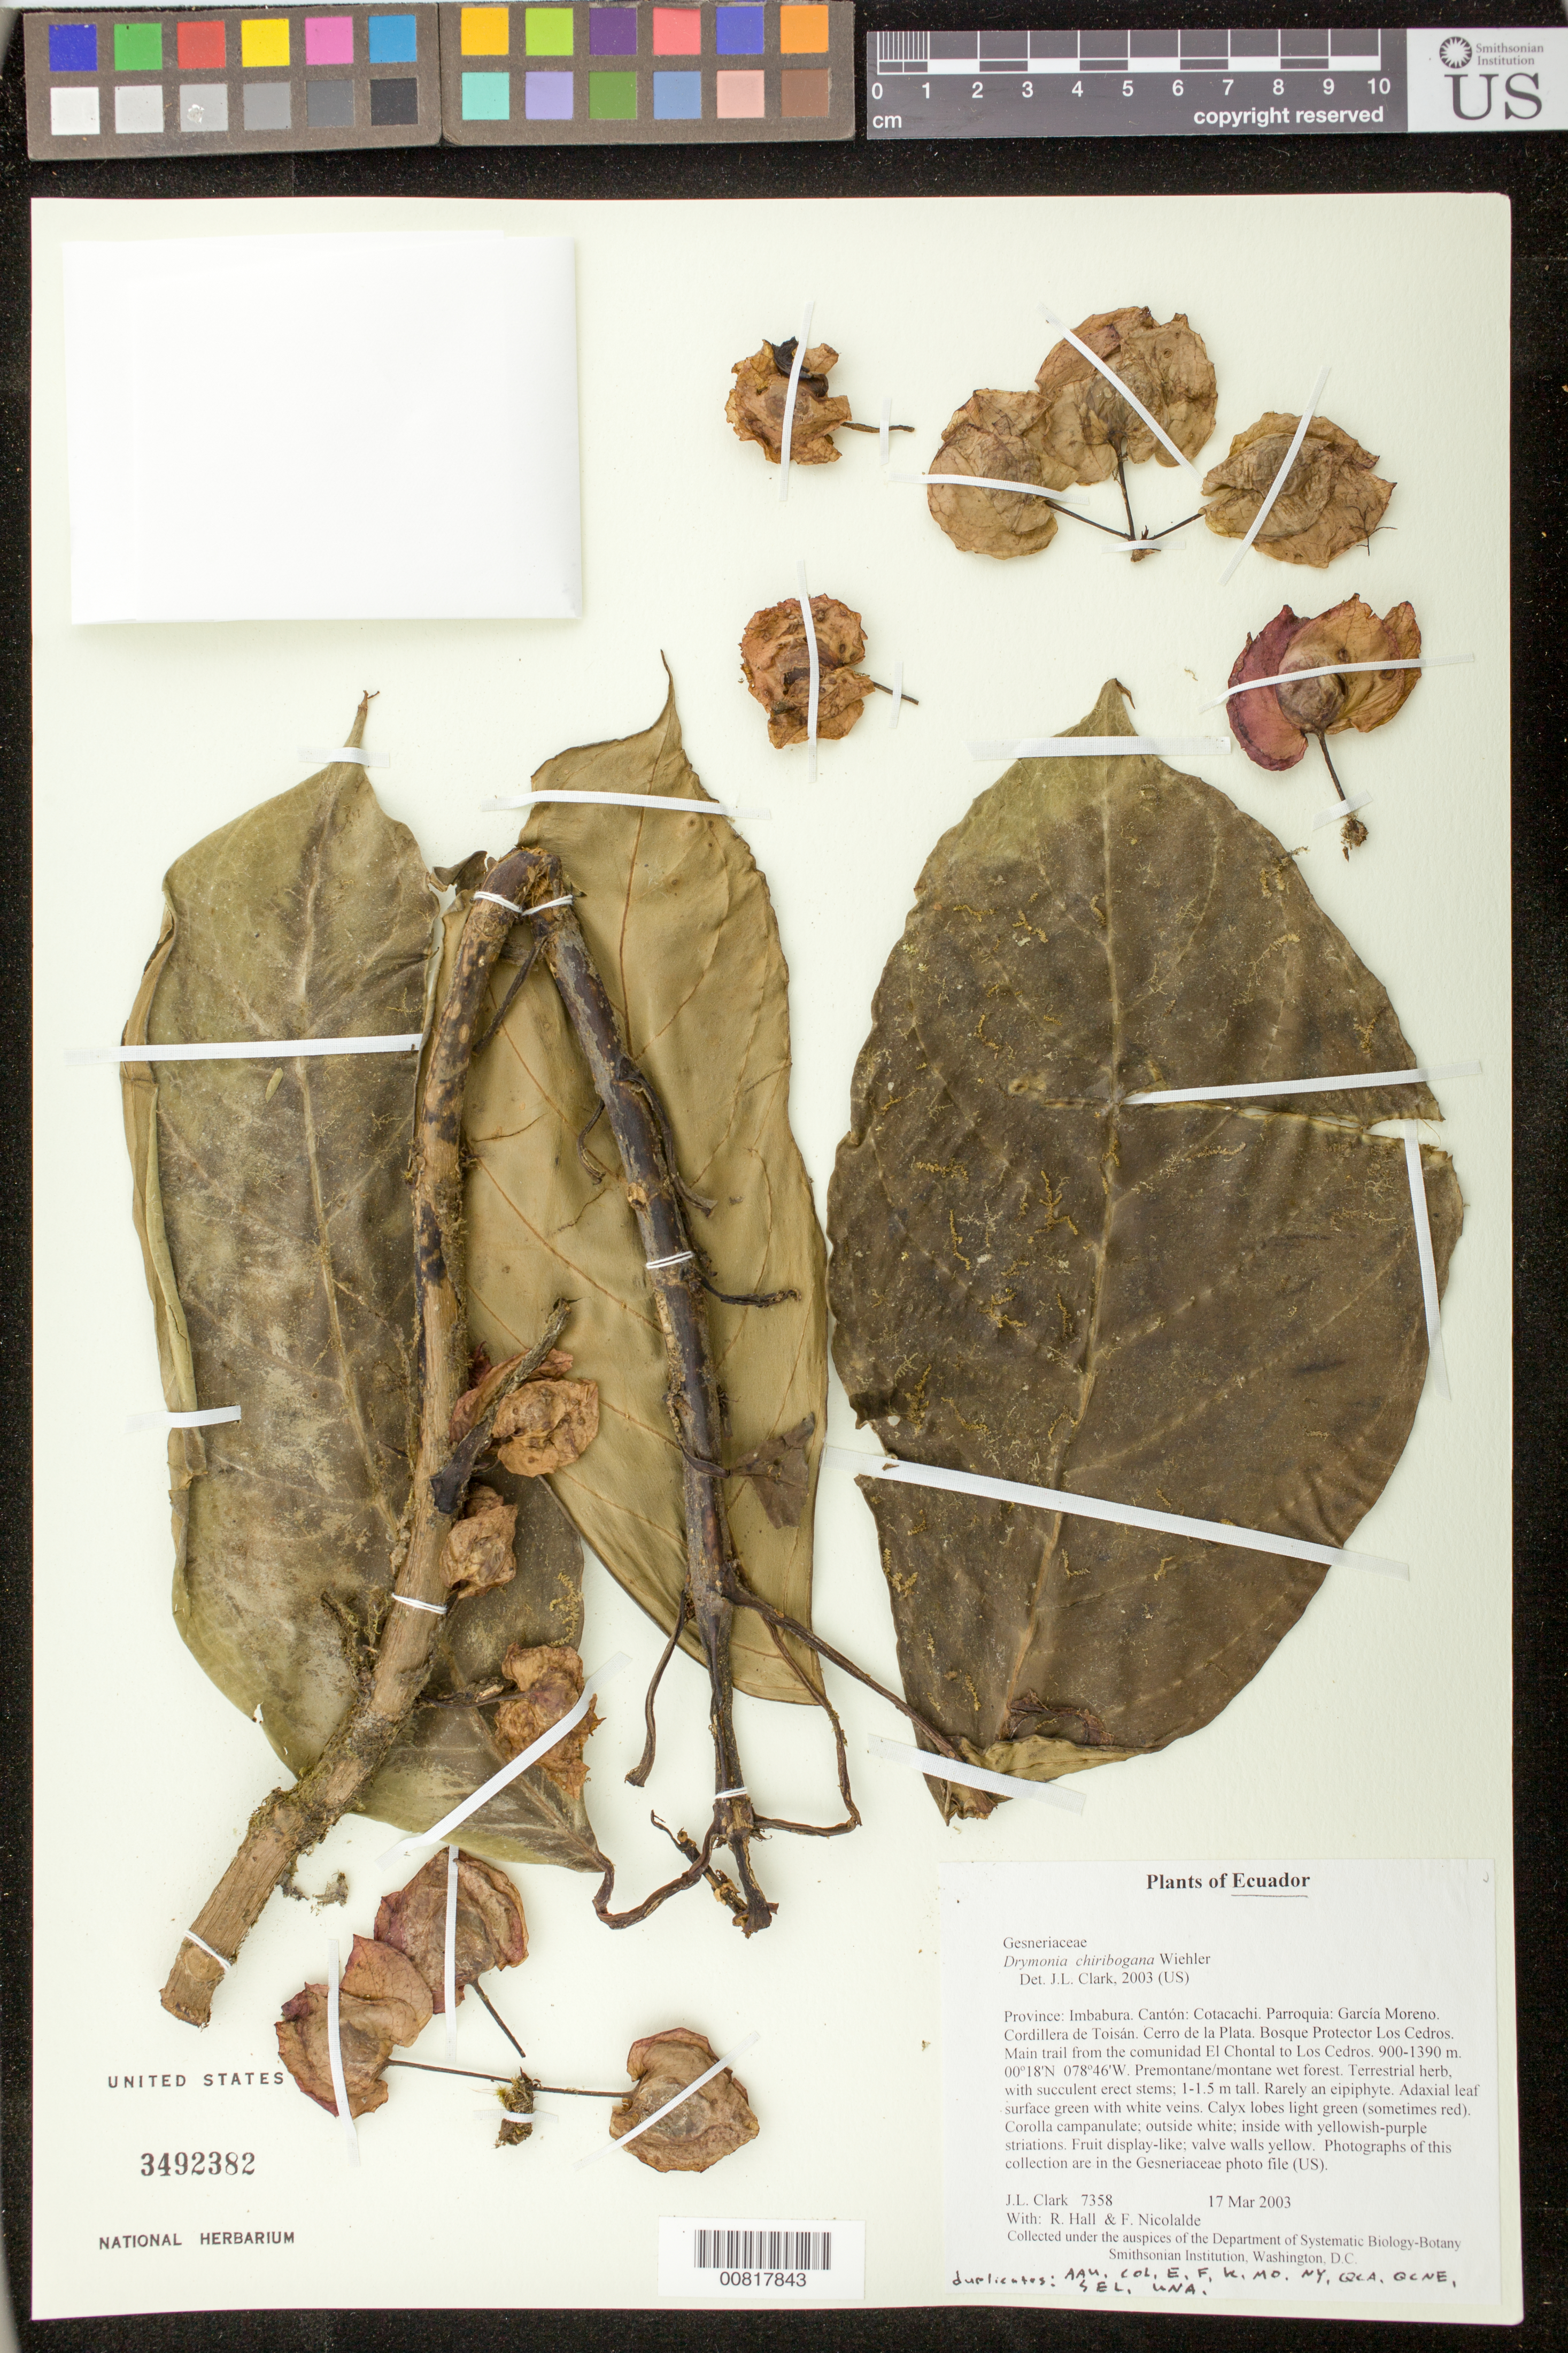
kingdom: Plantae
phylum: Tracheophyta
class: Magnoliopsida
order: Lamiales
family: Gesneriaceae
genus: Drymonia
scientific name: Drymonia chiribogana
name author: Wiehler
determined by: Clark, J. L., (SEL), The Marie Selby Botanical Garden (UNITED STATES)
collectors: J. L. Clark, R. Hall & F. Nicolalde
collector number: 7358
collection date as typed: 17 Mar 2003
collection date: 2003-03-17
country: Ecuador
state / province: Imbabura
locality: Cotacachi. Parroquia: García Moreno. Cordillera de Toisán. Cerro de la Plata. Bosque Protector Los Cedros. Main trail from the comunidad El Chontal to Los Cedros.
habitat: Premontane/montane wet forest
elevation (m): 900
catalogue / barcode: US 3492382